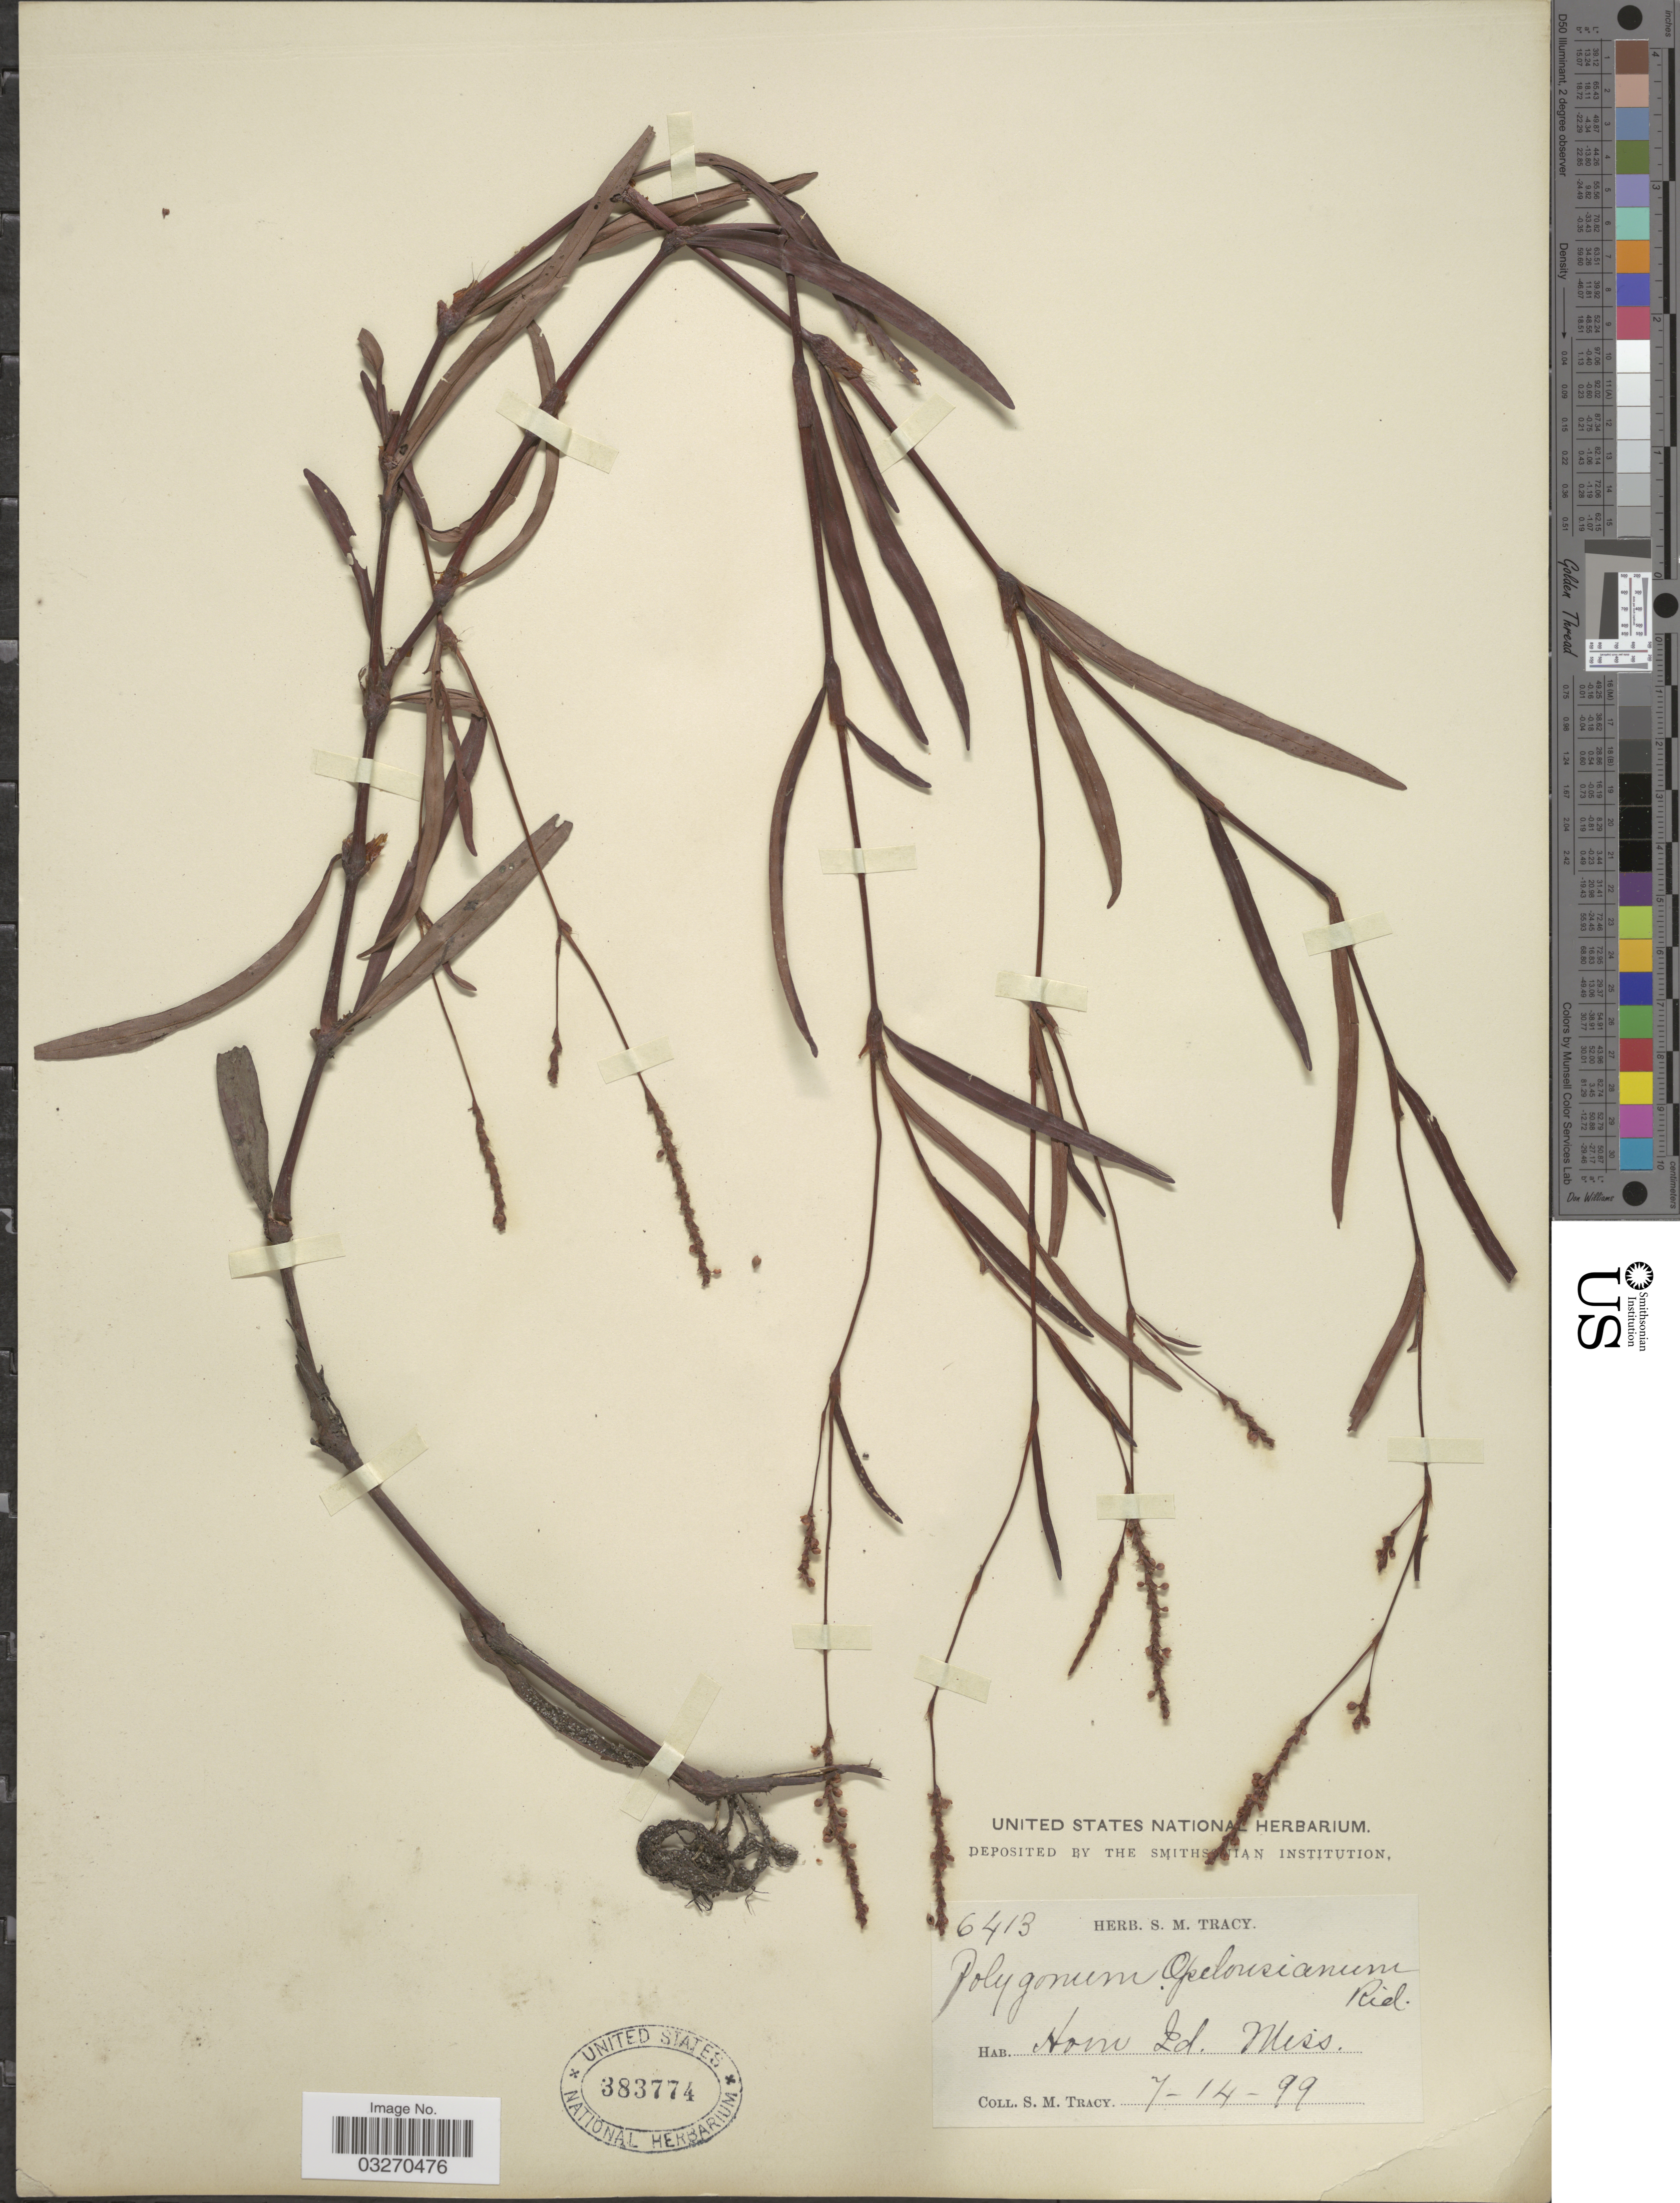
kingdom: Plantae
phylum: Tracheophyta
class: Magnoliopsida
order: Caryophyllales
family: Polygonaceae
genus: Persicaria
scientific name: Persicaria hydropiperoides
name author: (Michx.) Small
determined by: Atha, D. E.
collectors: S. M. Tracy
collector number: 6413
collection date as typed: Transcribed d/m/y: 14/7/99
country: United States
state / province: Mississippi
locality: Horn Id.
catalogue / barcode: US 383774